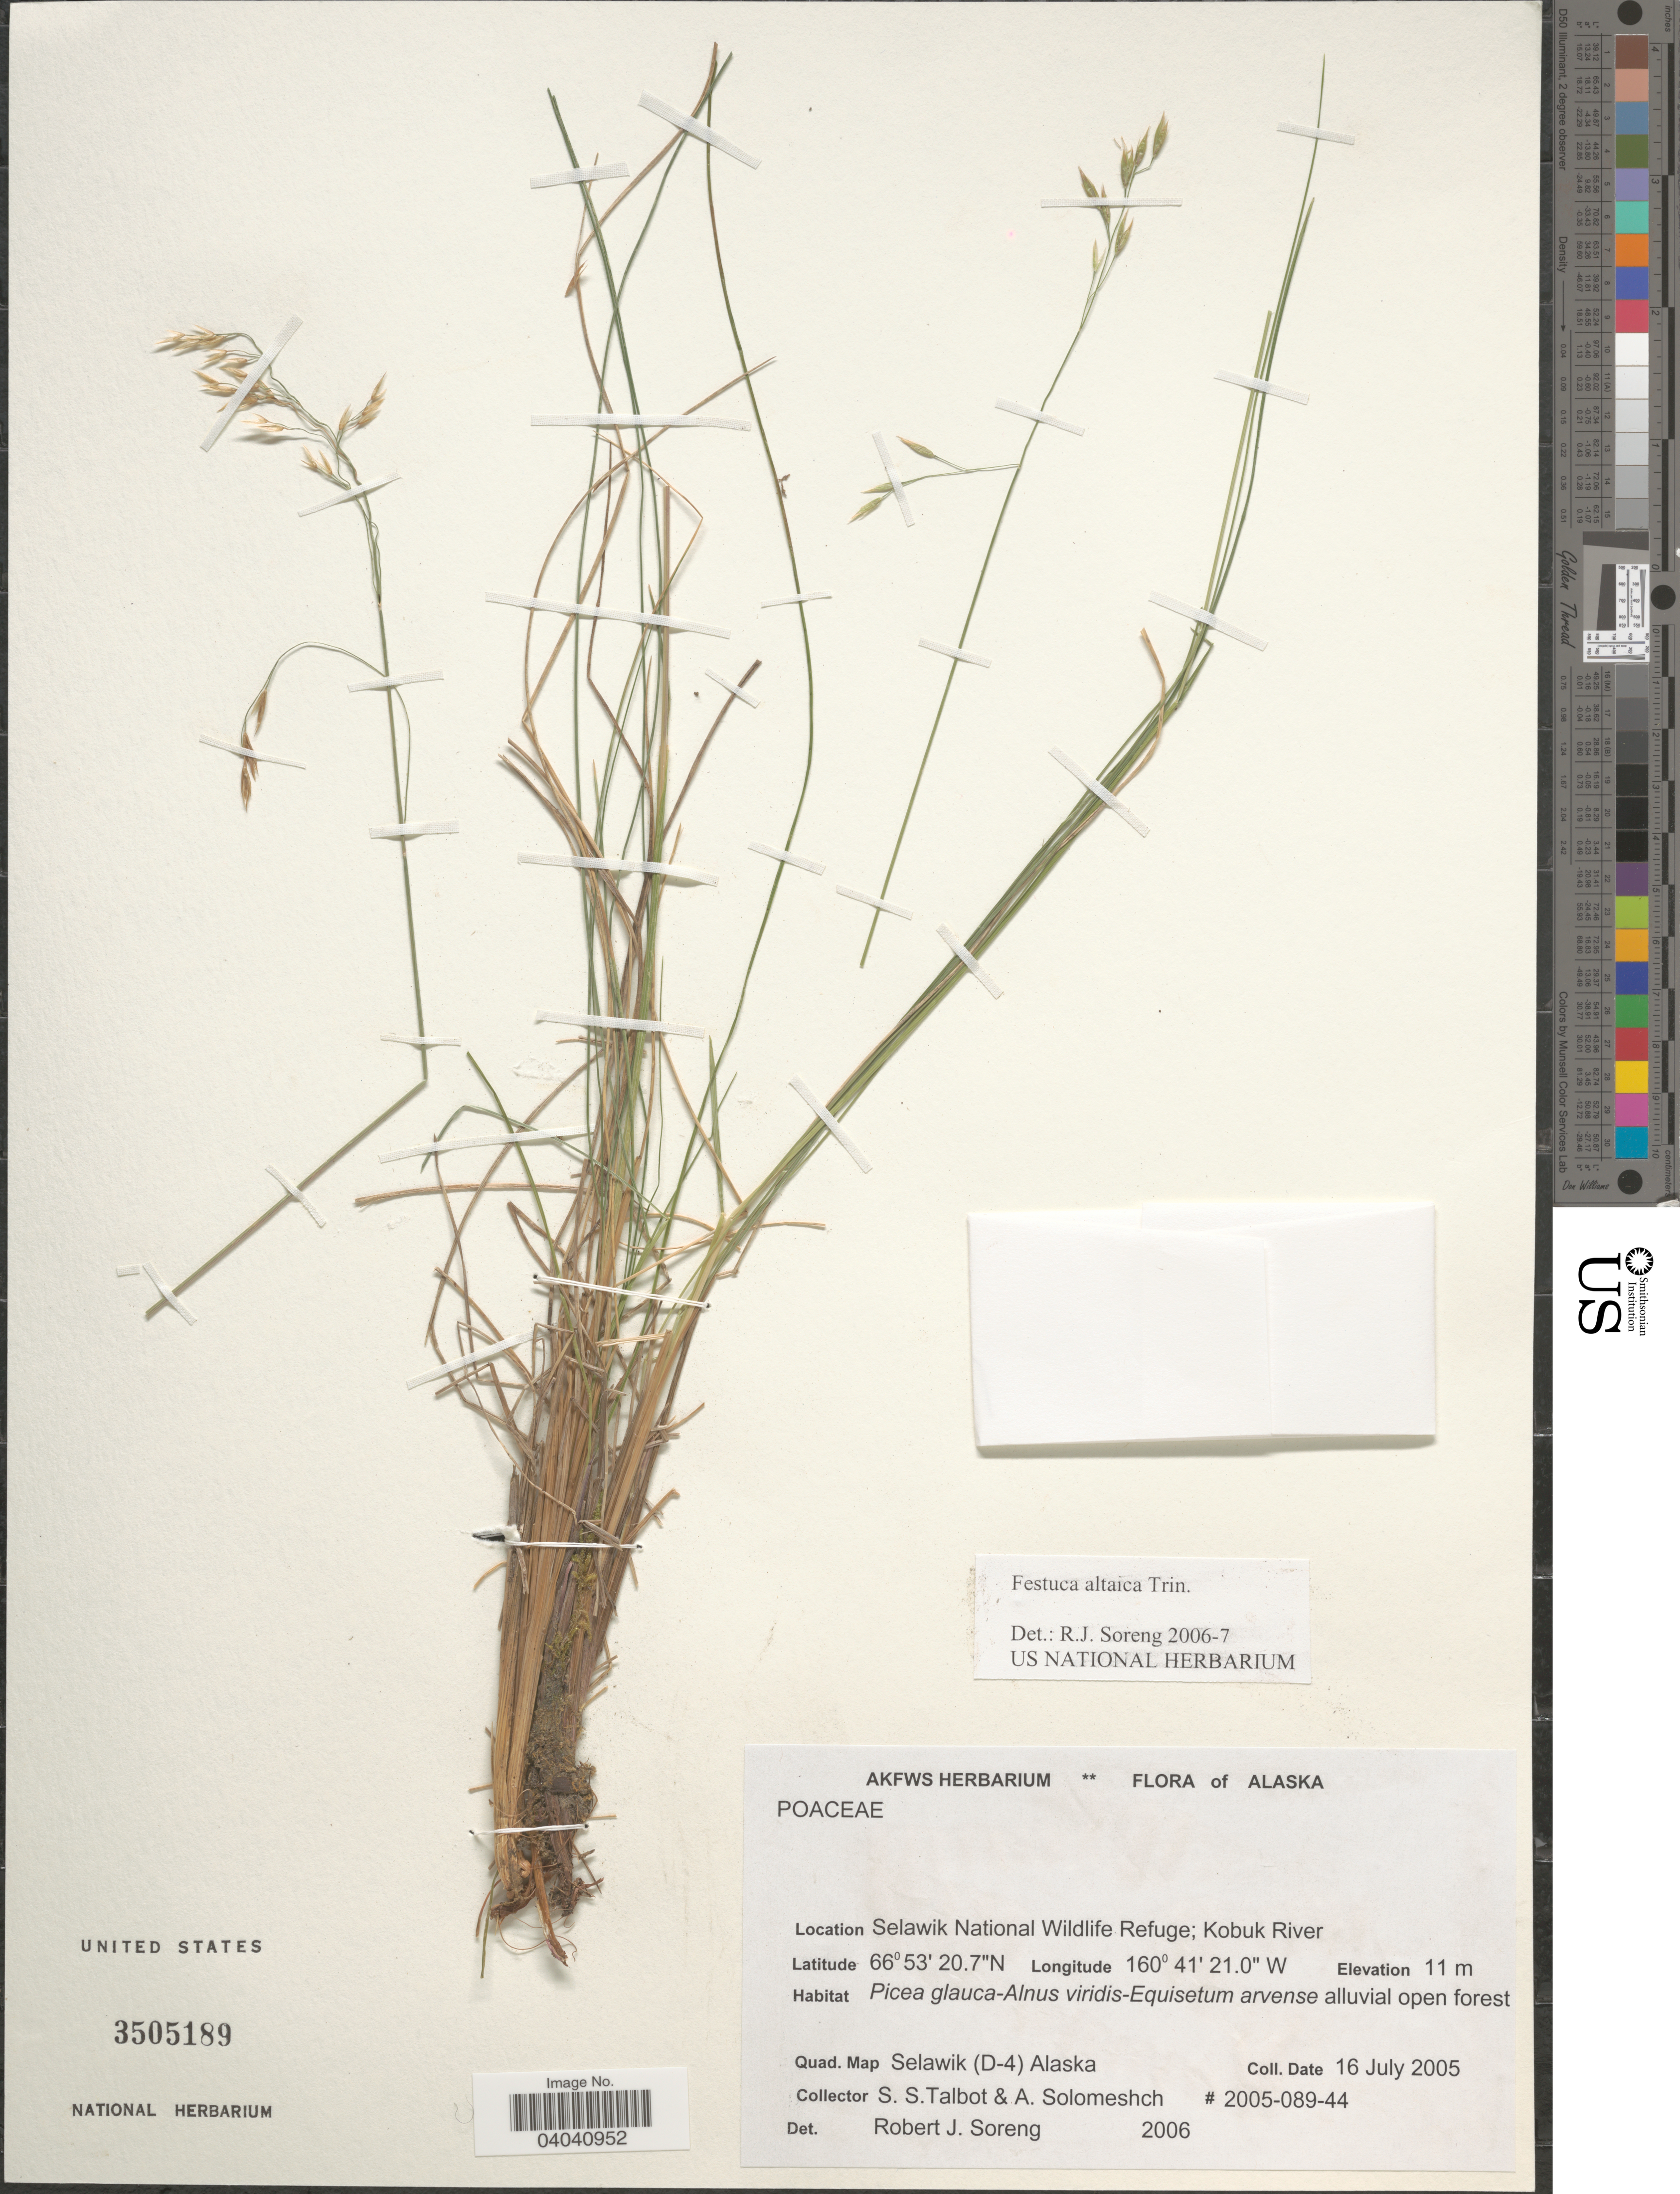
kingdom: Plantae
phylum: Tracheophyta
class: Liliopsida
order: Poales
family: Poaceae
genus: Festuca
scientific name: Festuca altaica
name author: Trin.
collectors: S. S. Talbot & A. Solomeshch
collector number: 2005-089-44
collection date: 2005-07-16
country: United States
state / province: Alaska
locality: Selawik National Wildlife Refuge; Kobuk River. Quad. Map Selawik (D-4) Alaska.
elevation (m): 11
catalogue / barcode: US 3505189